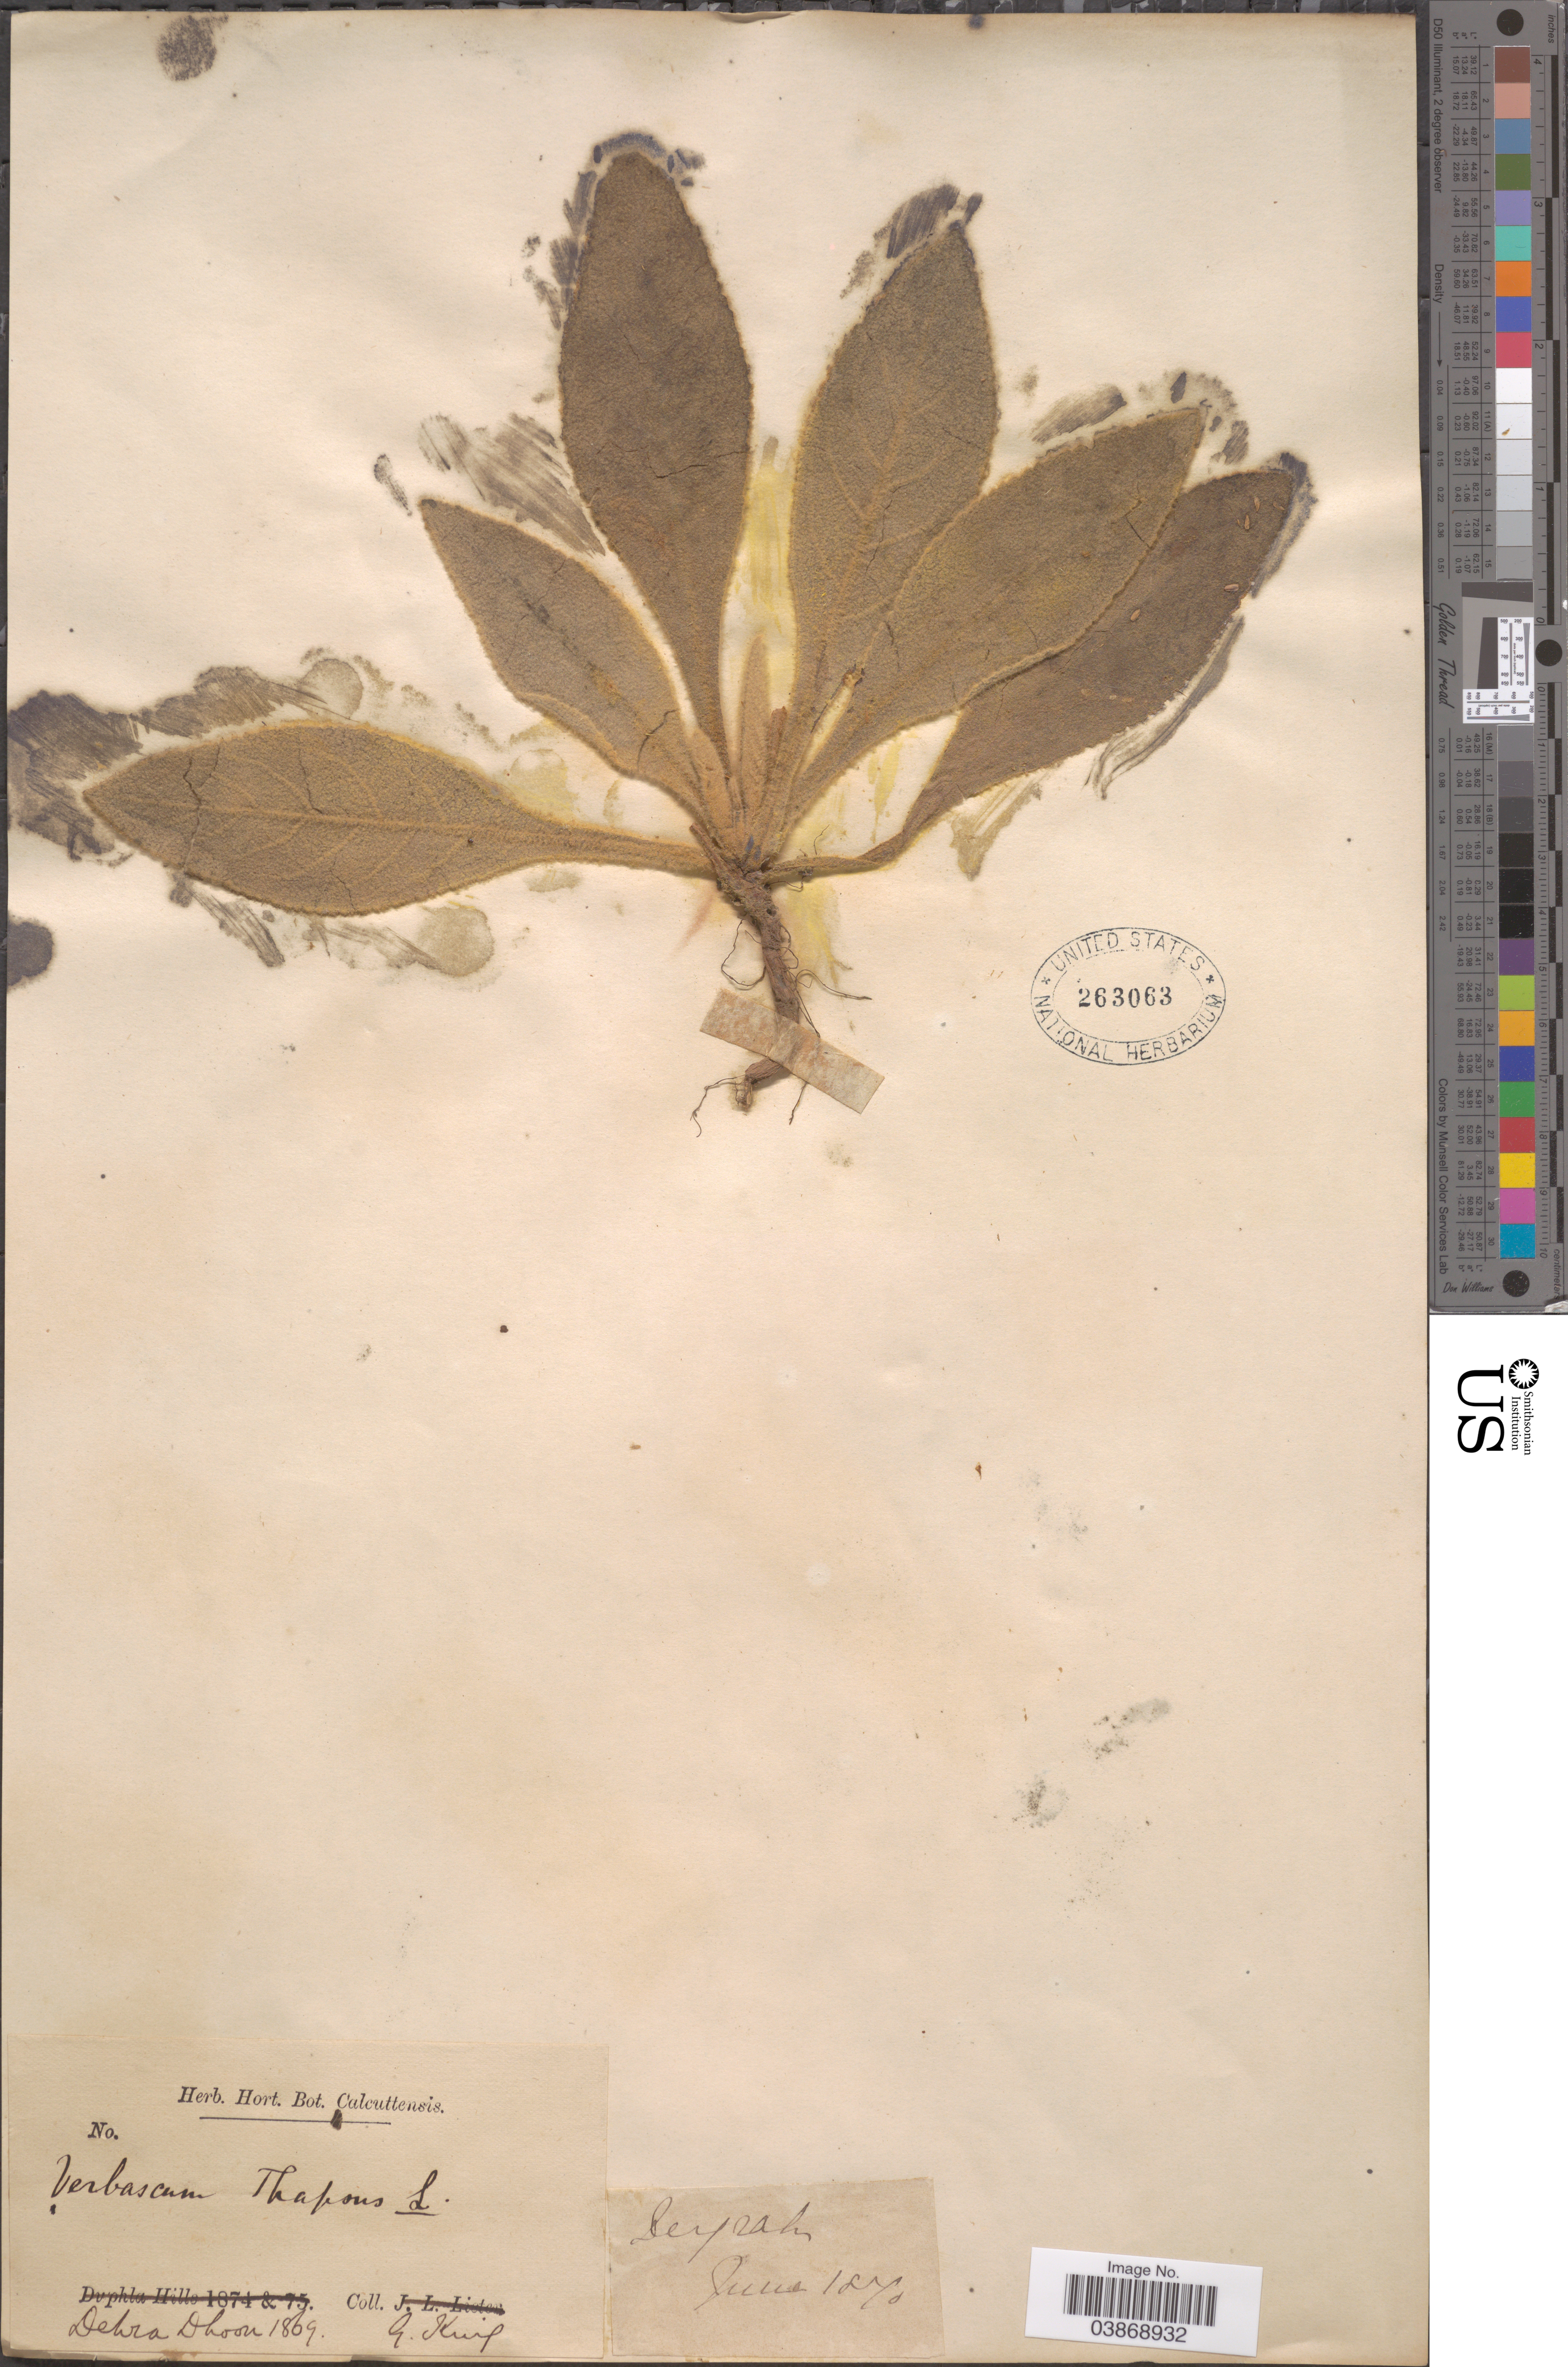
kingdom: Plantae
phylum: Tracheophyta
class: Magnoliopsida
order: Lamiales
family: Scrophulariaceae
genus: Verbascum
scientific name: Verbascum thapsus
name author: L.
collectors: G. King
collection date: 1869/1870-06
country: India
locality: Dehra Dhoon.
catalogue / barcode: US 263063